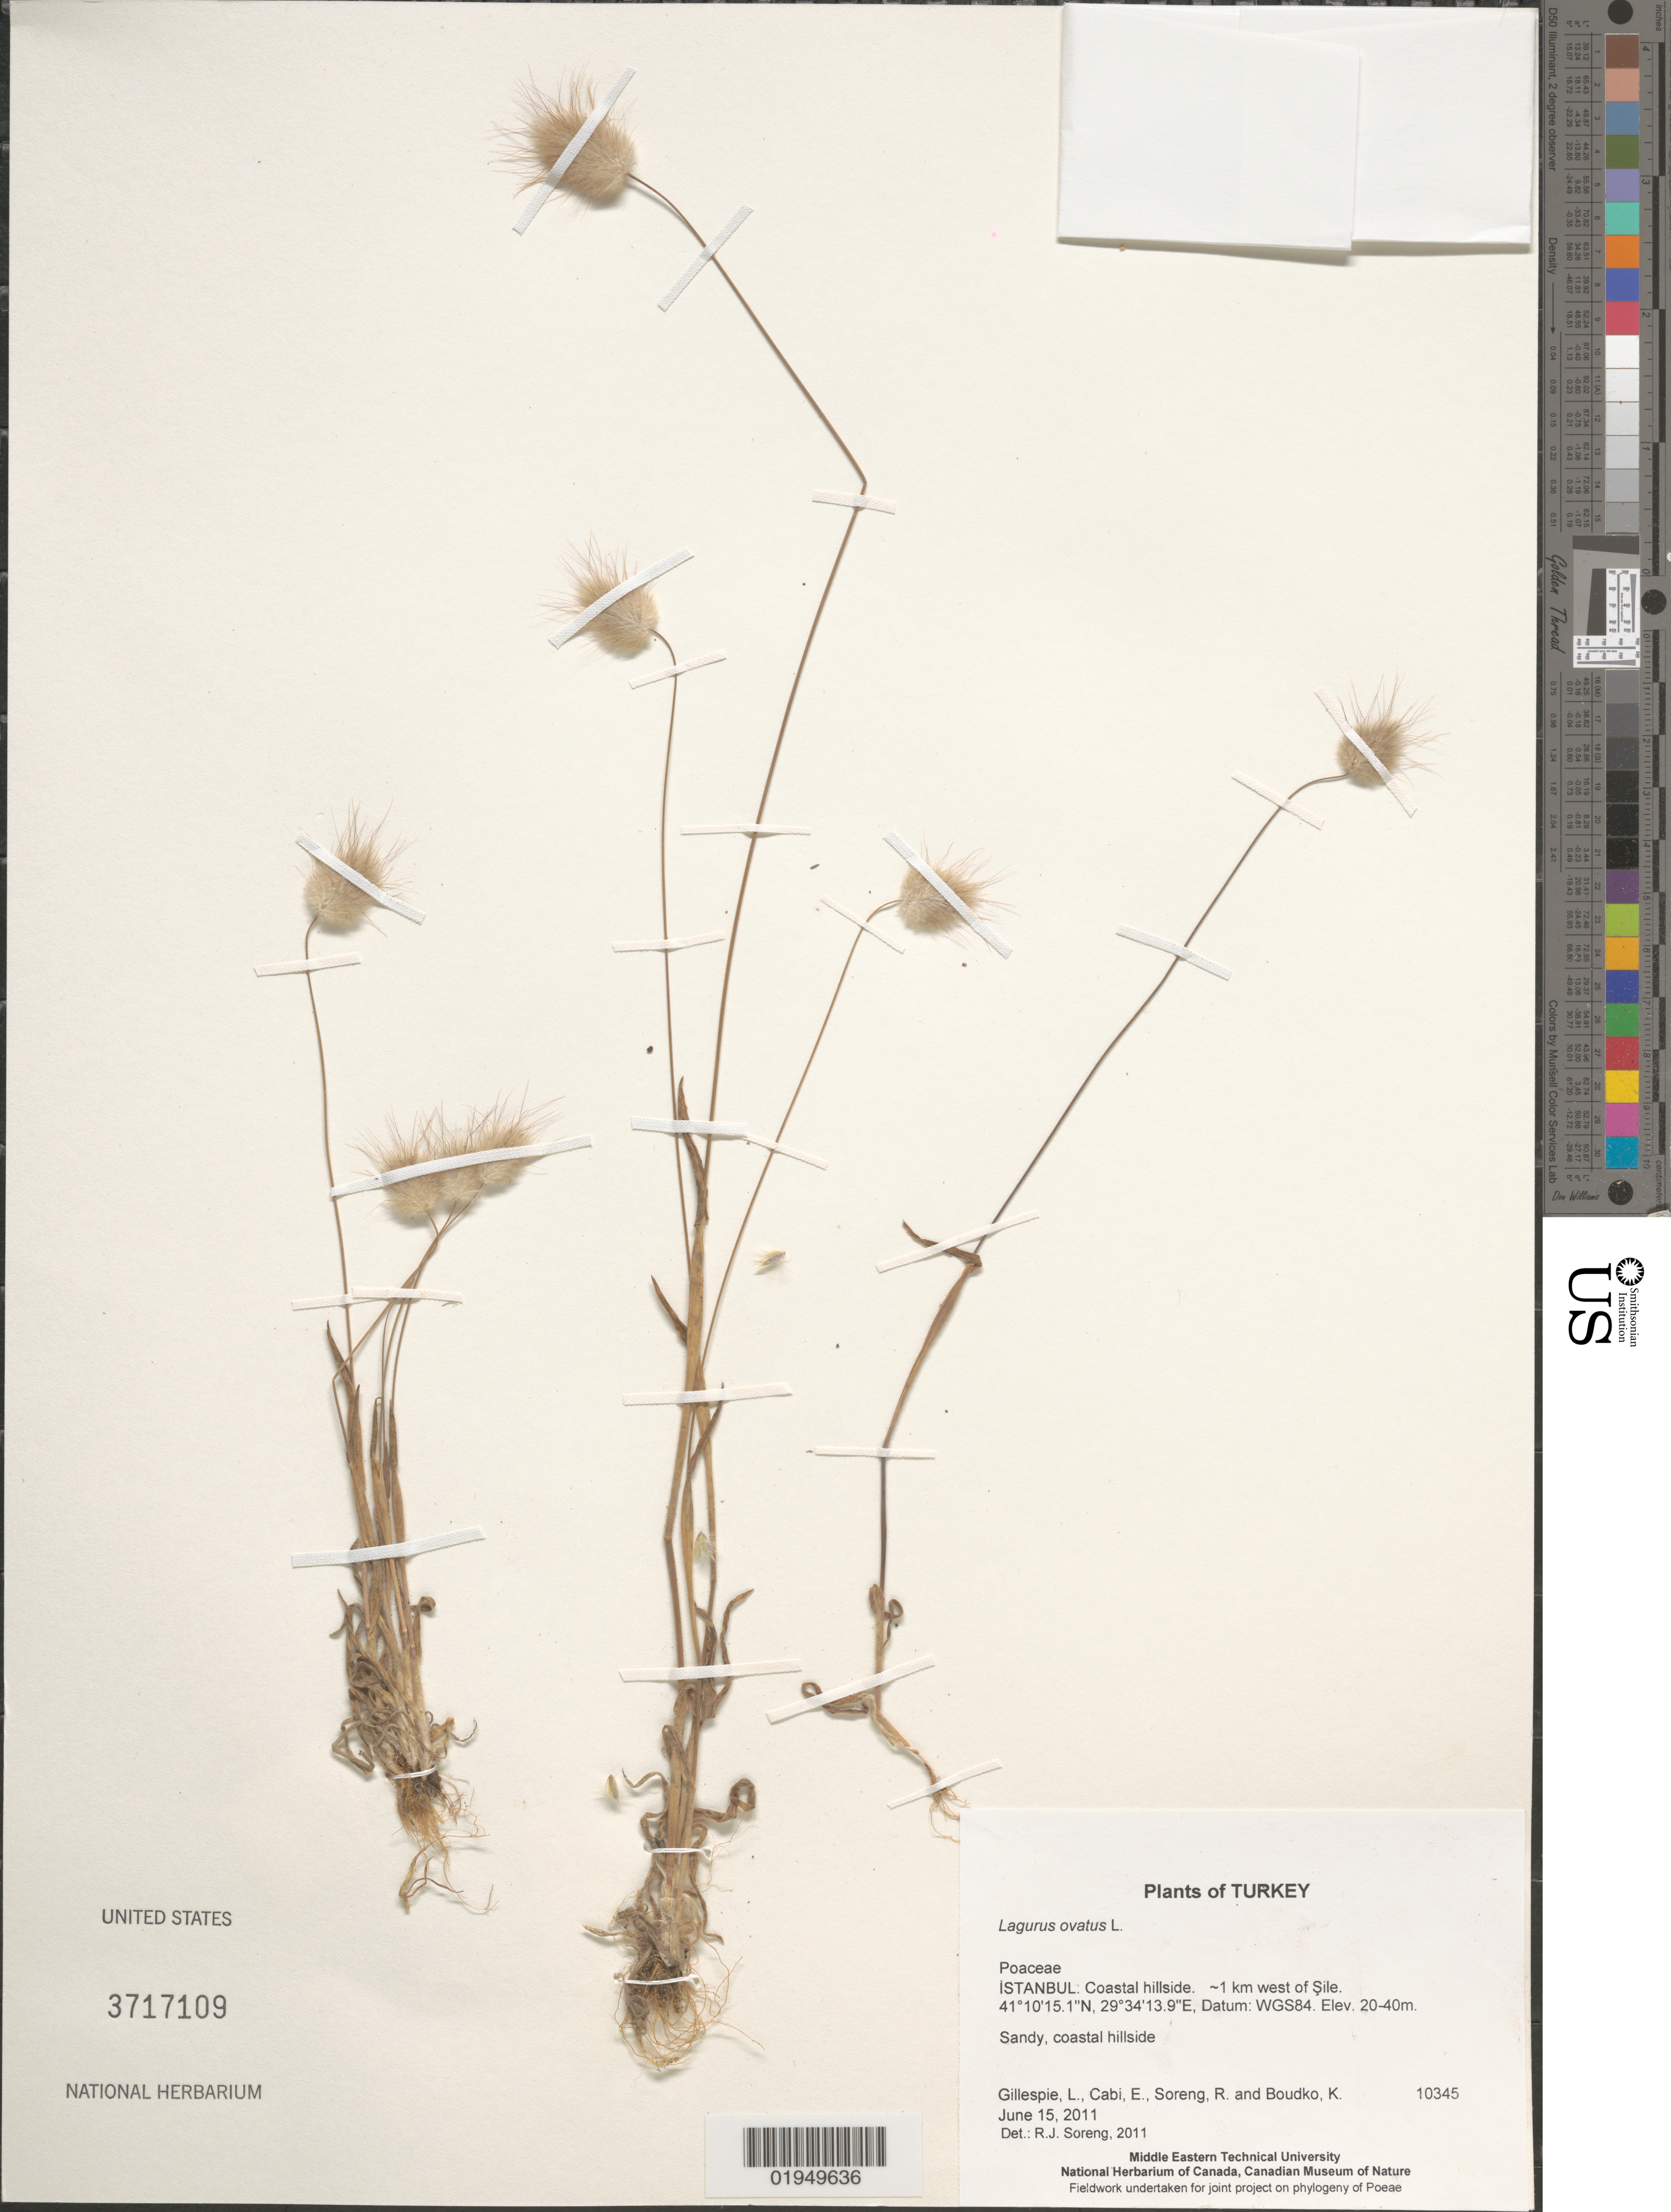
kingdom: Plantae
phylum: Tracheophyta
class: Liliopsida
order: Poales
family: Poaceae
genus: Lagurus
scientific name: Lagurus ovatus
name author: L.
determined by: Soreng, Robert J., Research Associate (BOT), Smithsonian Institution - National Museum of Natural History (UNITED STATES)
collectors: L. J. Gillespie, E. Cabi, R. J. Soreng & K. Boudko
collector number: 10345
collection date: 2011-06-15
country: Turkey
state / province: Istanbul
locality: Coastal hillside. ~1 km west of Sile.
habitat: Sandy, coastal hillside.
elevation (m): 20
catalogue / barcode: US 3717109